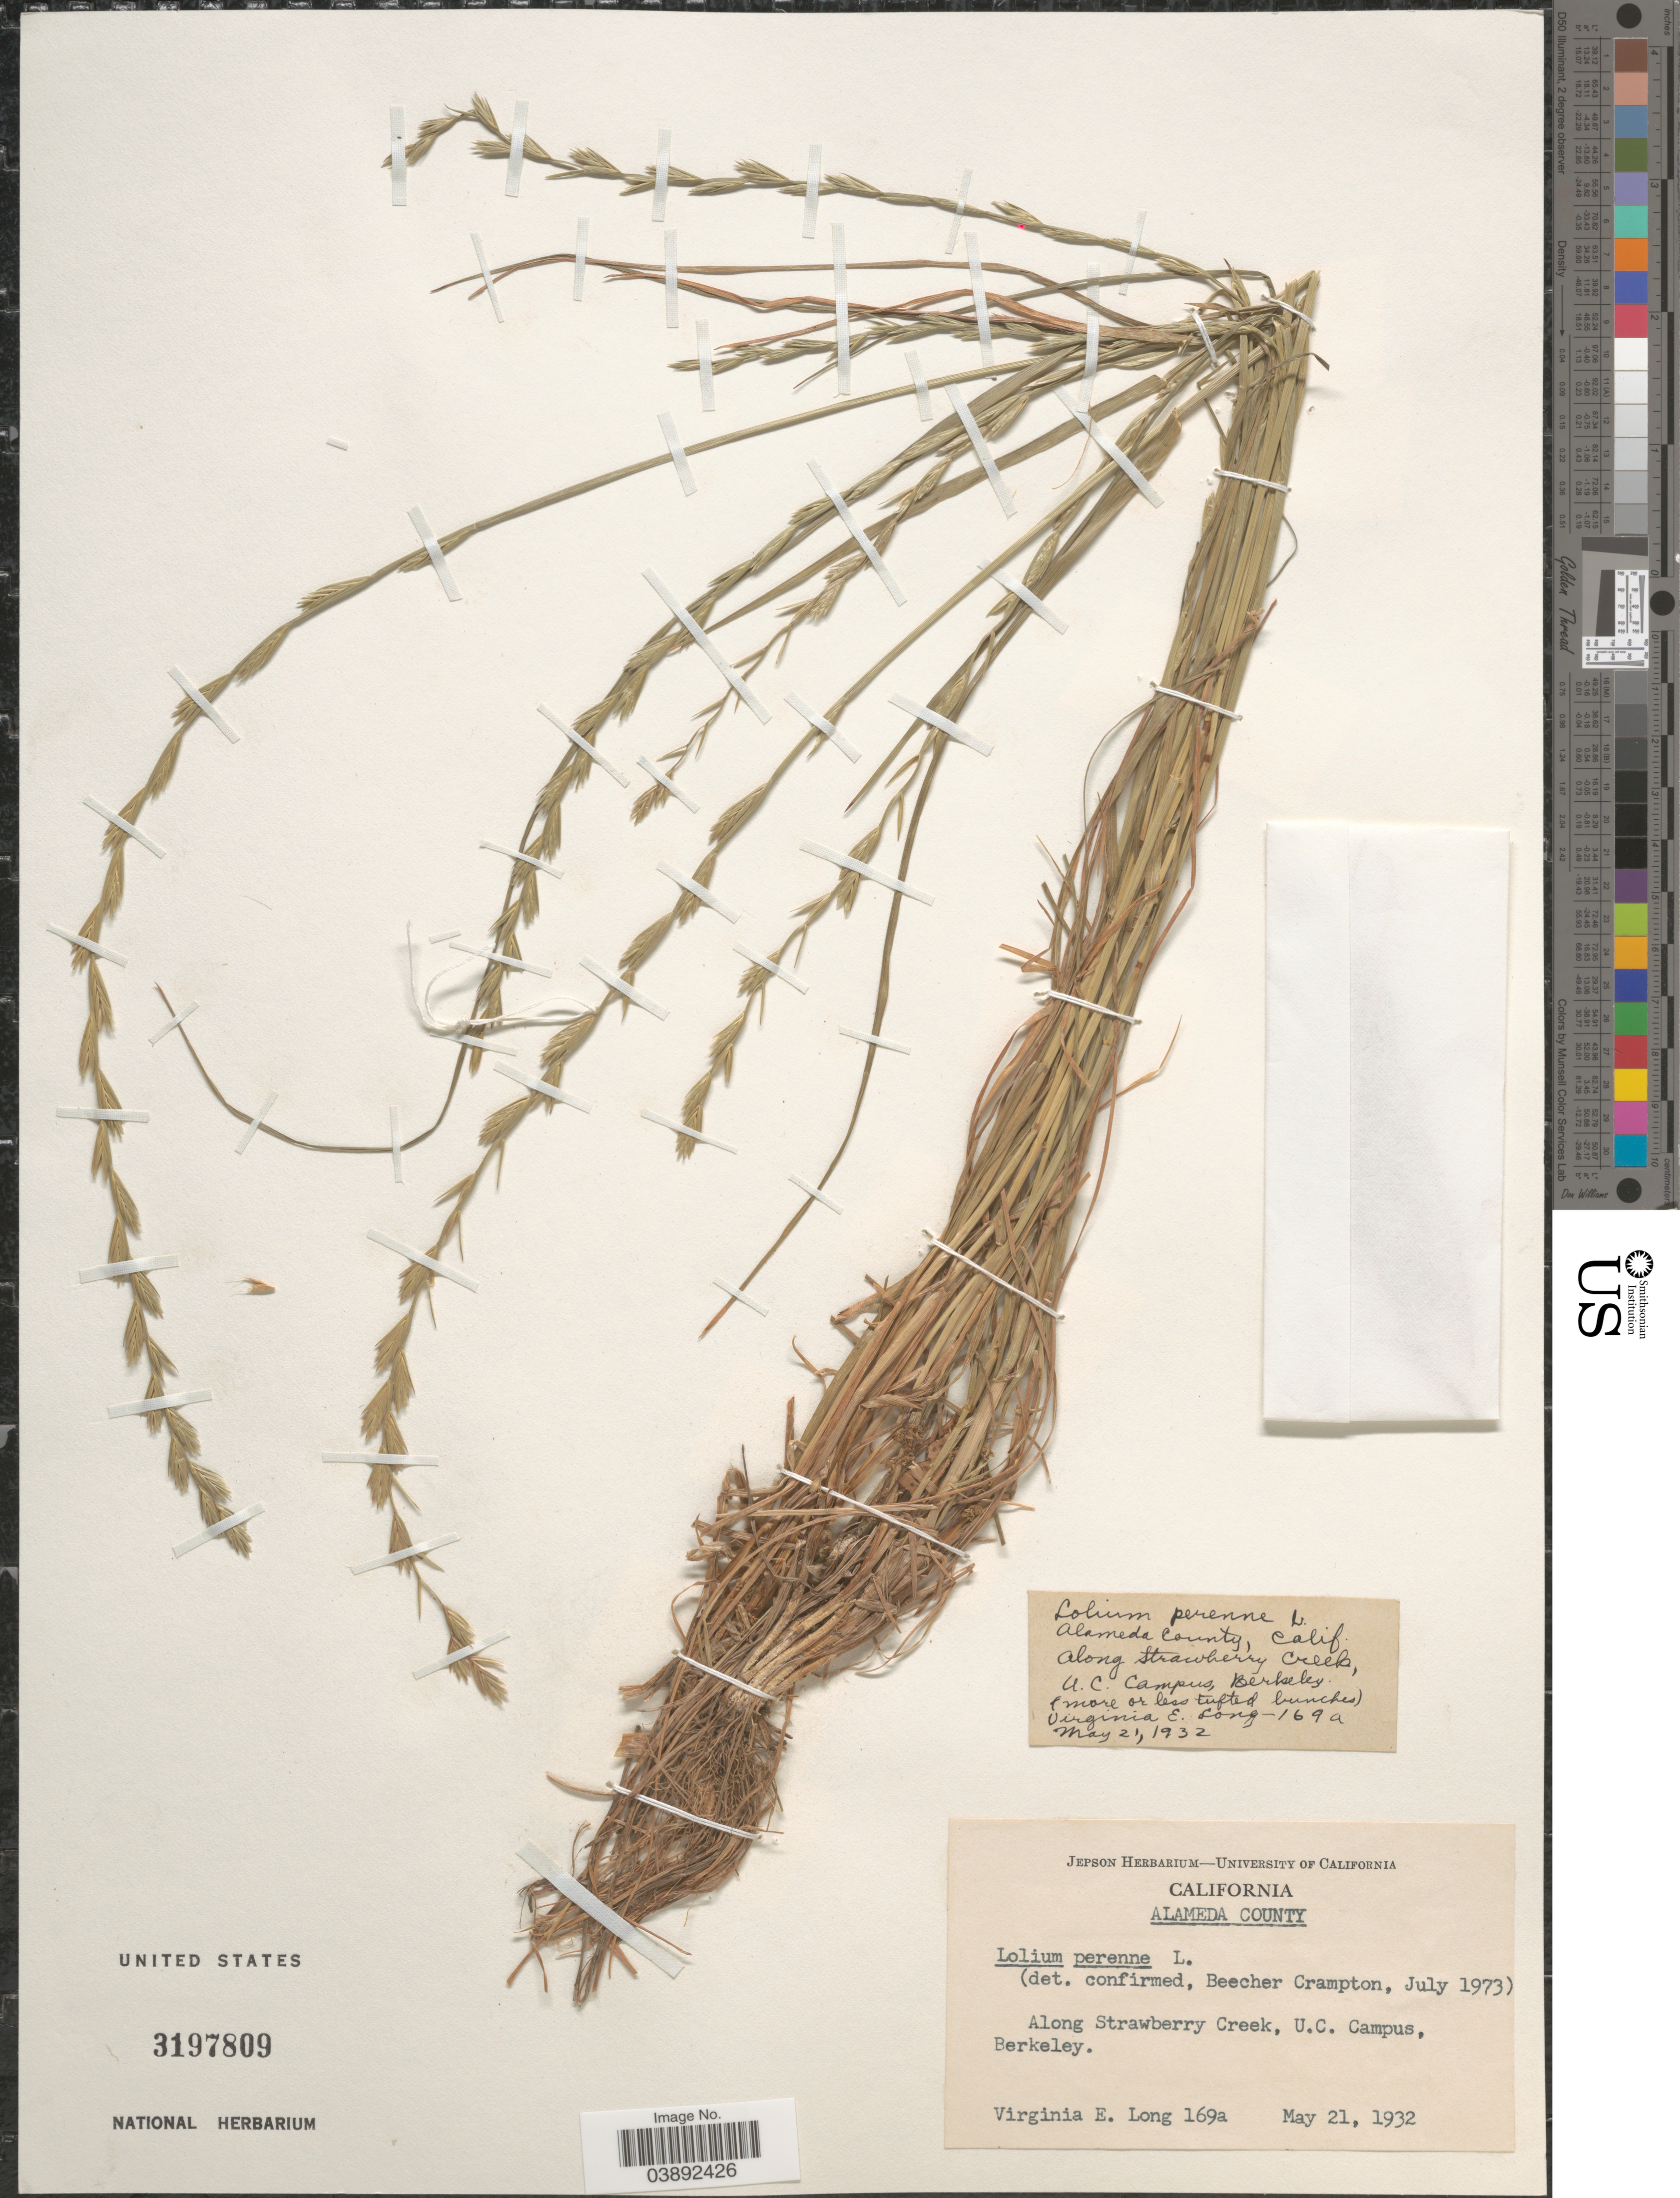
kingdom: Plantae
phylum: Tracheophyta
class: Liliopsida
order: Poales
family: Poaceae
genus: Lolium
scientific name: Lolium perenne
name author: L.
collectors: V. Long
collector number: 169a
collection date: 1932-05-21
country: United States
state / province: California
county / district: Alameda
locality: Alameda County. Along Strawberry Creek, U.C. Campus, Berkeley.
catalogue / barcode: US 3197809